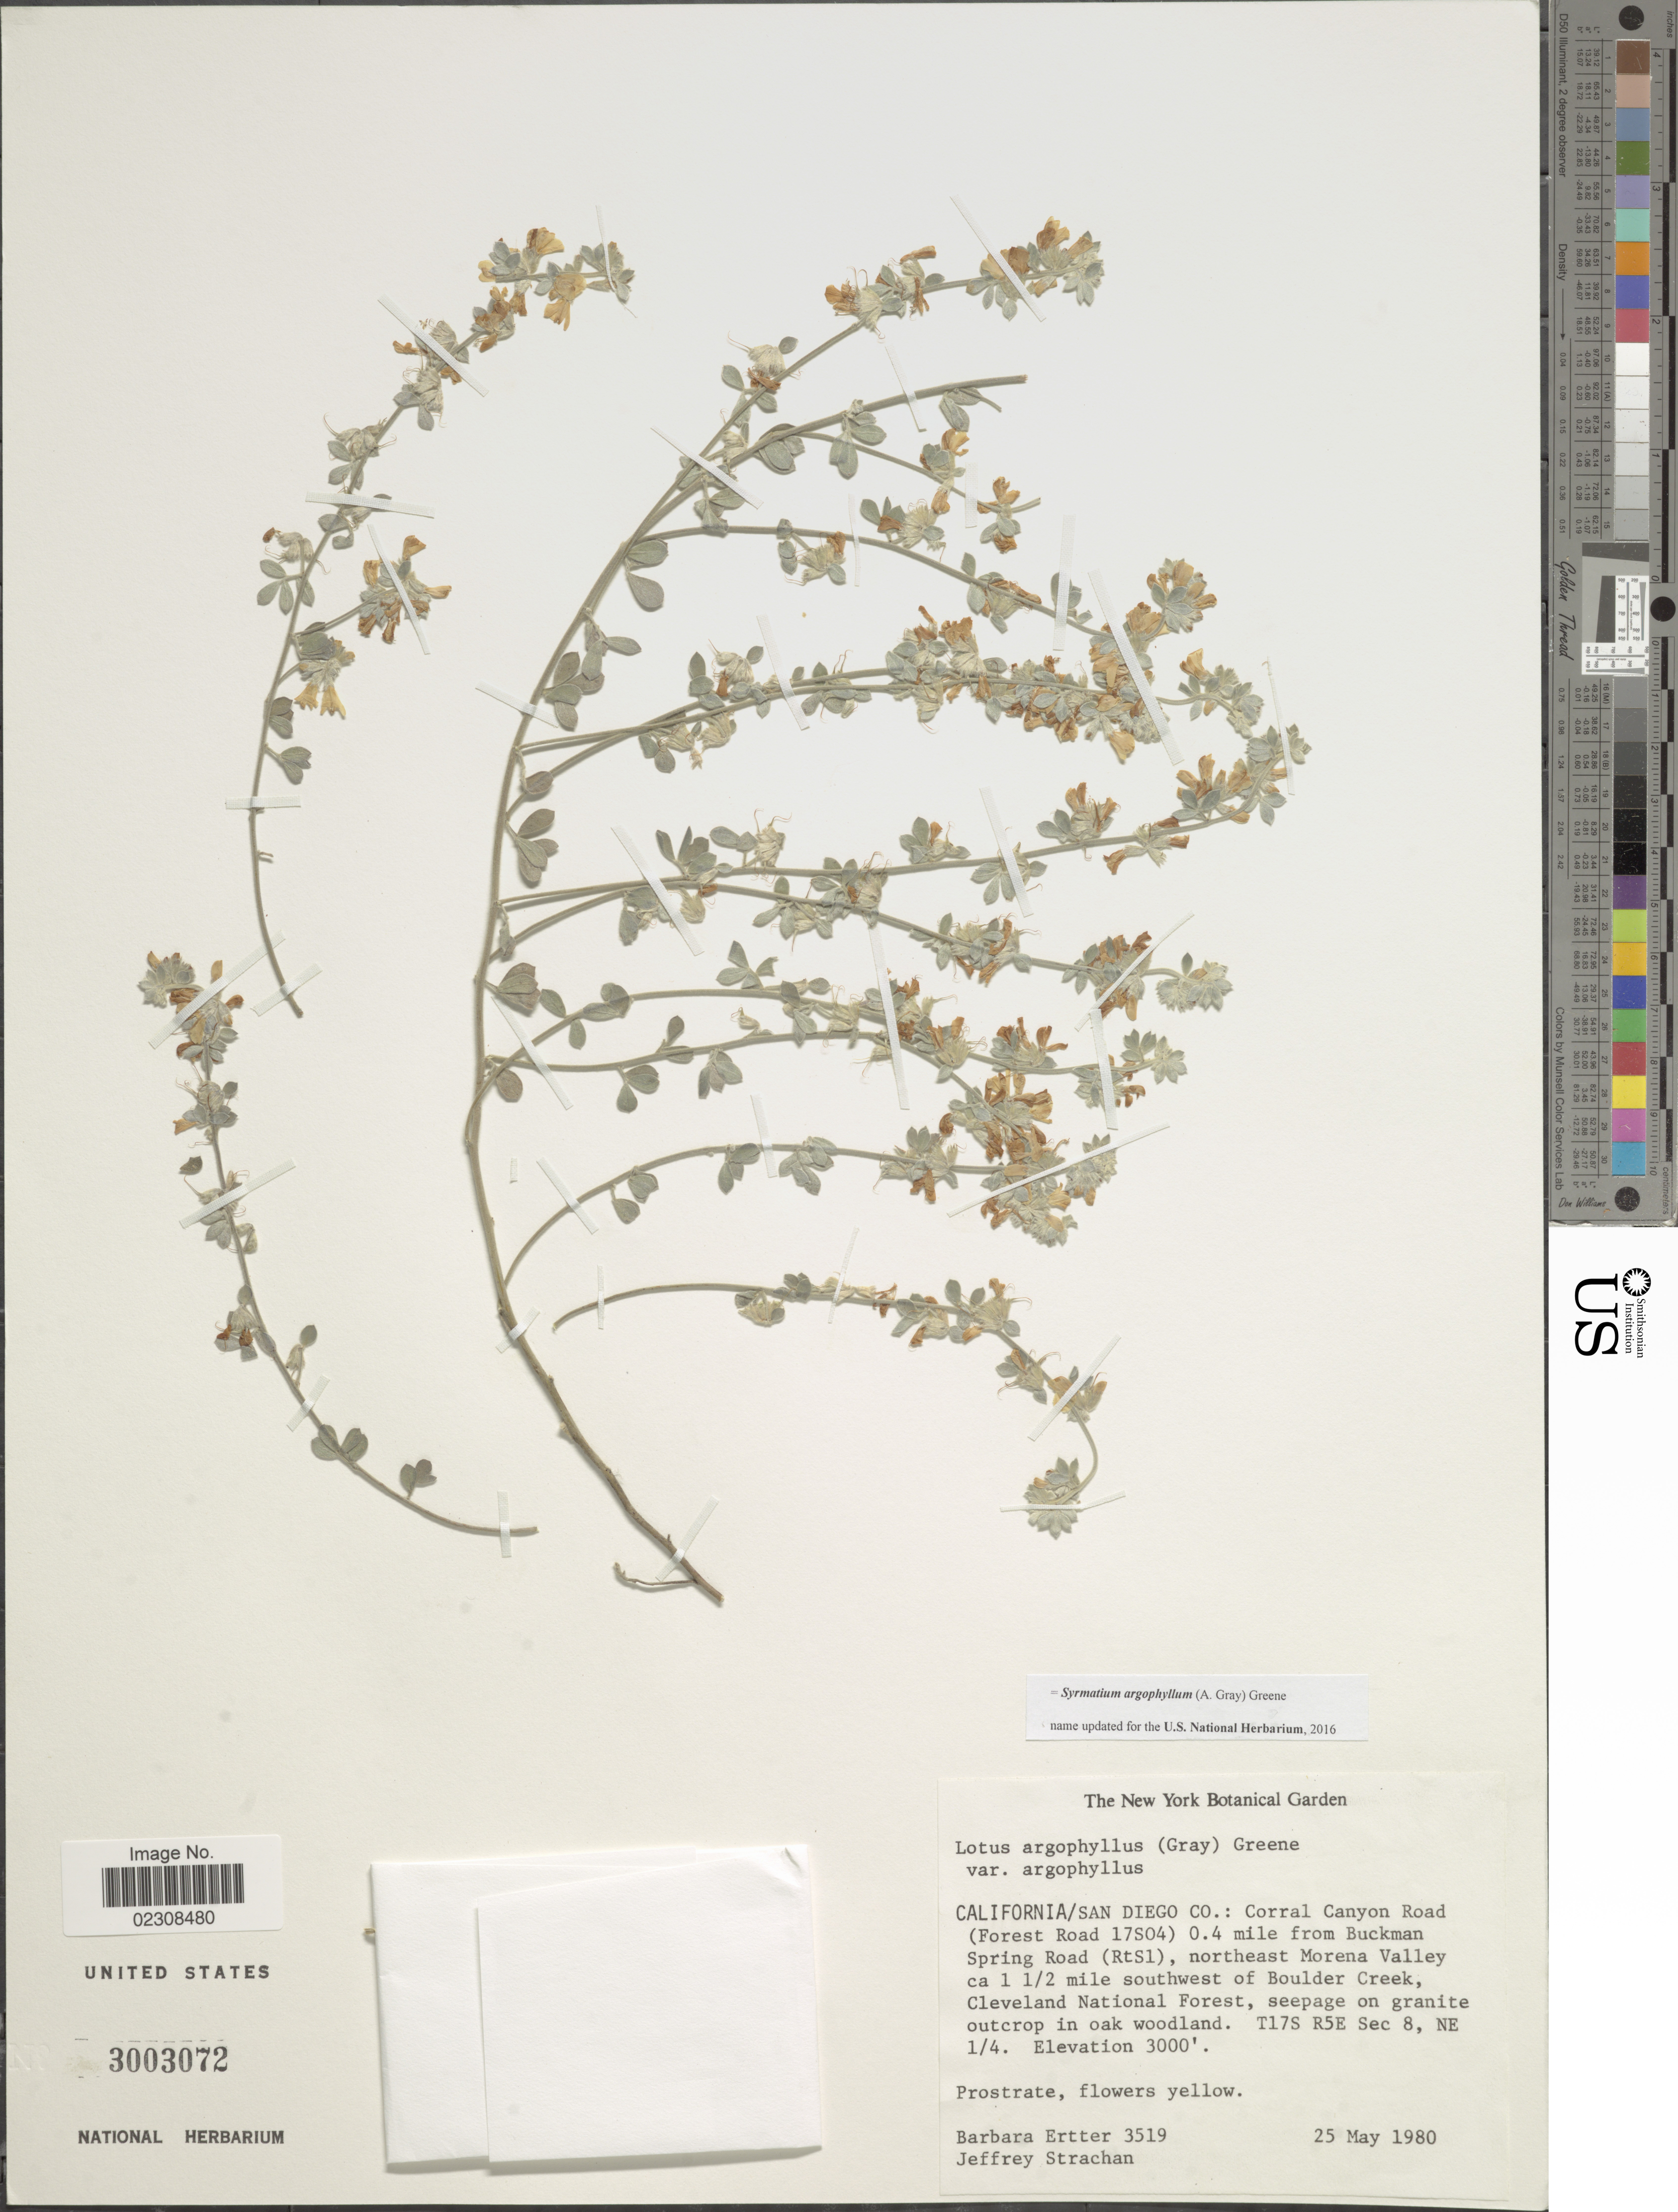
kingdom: Plantae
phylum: Tracheophyta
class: Magnoliopsida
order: Fabales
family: Fabaceae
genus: Syrmatium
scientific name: Syrmatium argophyllum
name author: (A. Gray) Greene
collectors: B. Ertter & J. Strachan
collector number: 3519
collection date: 1980-05-25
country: United States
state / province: California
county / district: San Diego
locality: San Diego Co: Corral Canyon Road (Forest Road 17s04) 0.4 mile from Buckman Spring Road (RtS1), northeast Morena Valley ca 1½ mile southwest of Boulder Creek, Cleveland National Forest, seepage on granite outcrop in oak woodland. T17s R5E Sec 8, NE 1/4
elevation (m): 914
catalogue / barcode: US 3003072